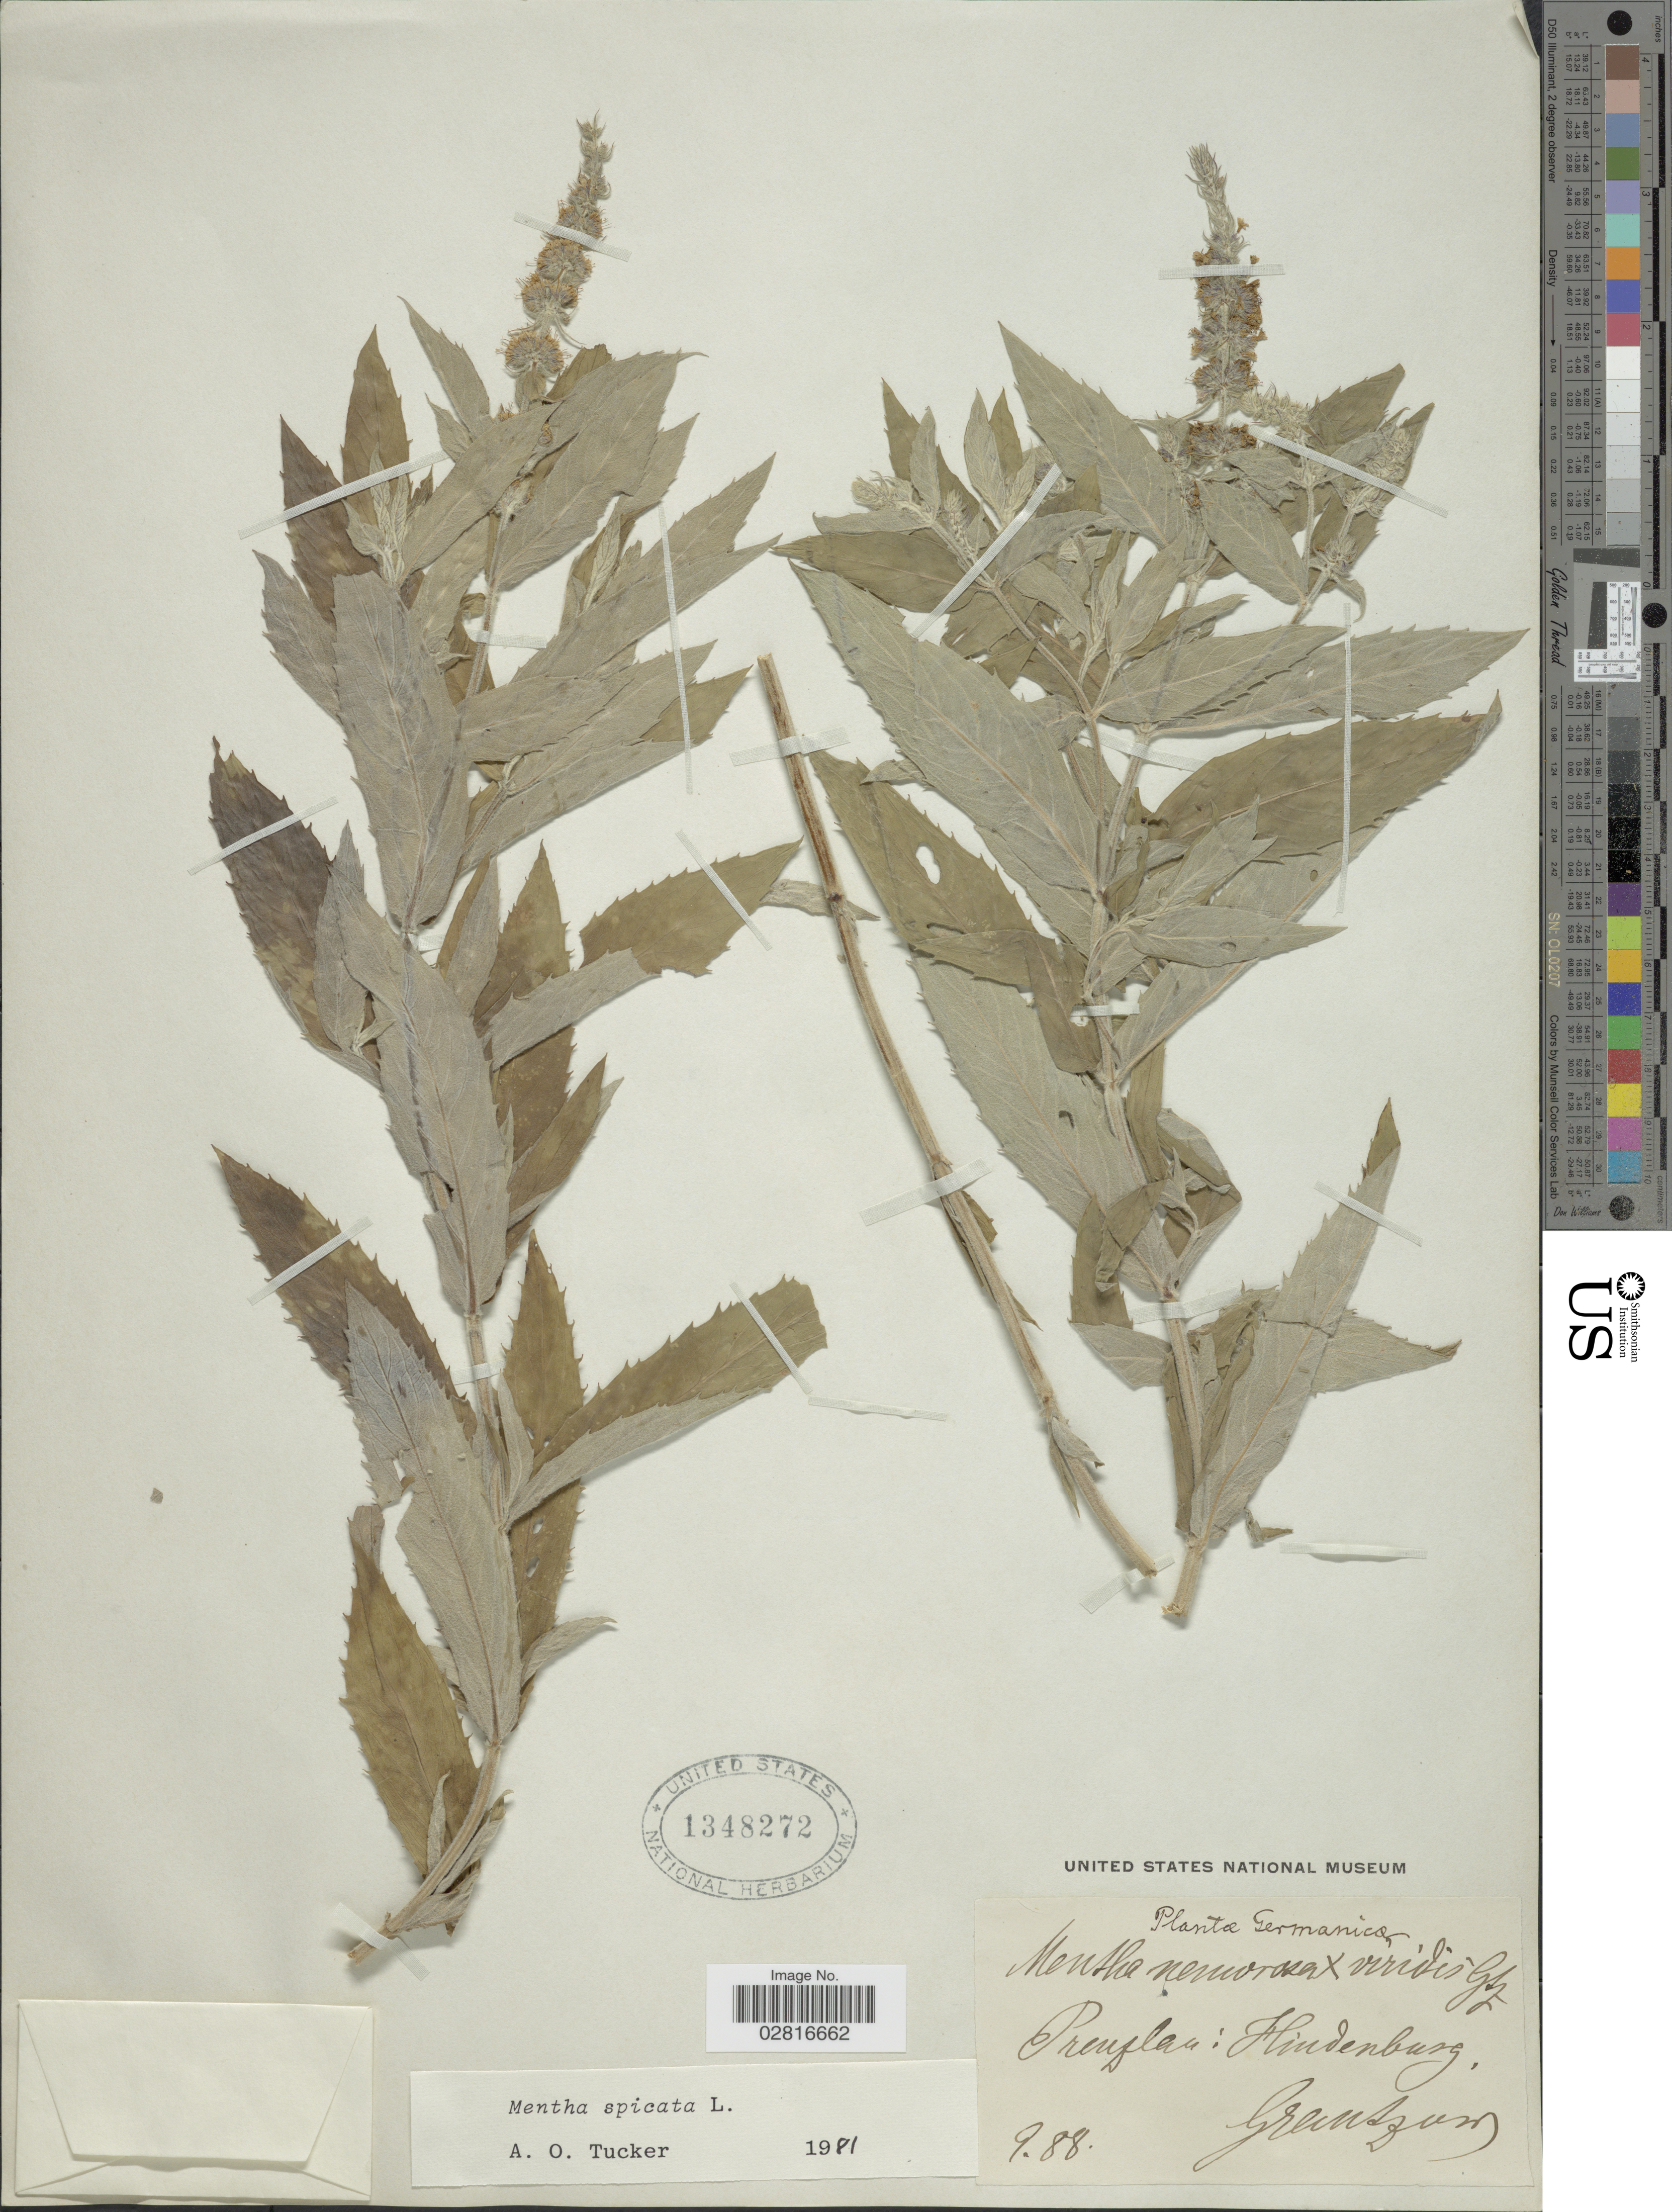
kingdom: Plantae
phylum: Tracheophyta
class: Magnoliopsida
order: Lamiales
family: Lamiaceae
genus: Mentha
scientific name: Mentha spicata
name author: L.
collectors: Grantzow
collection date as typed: Transcribed d/m/y: /9/88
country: Germany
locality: Germanica. Prenzlau [interpreted]: Hindenburg.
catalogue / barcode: US 1348272